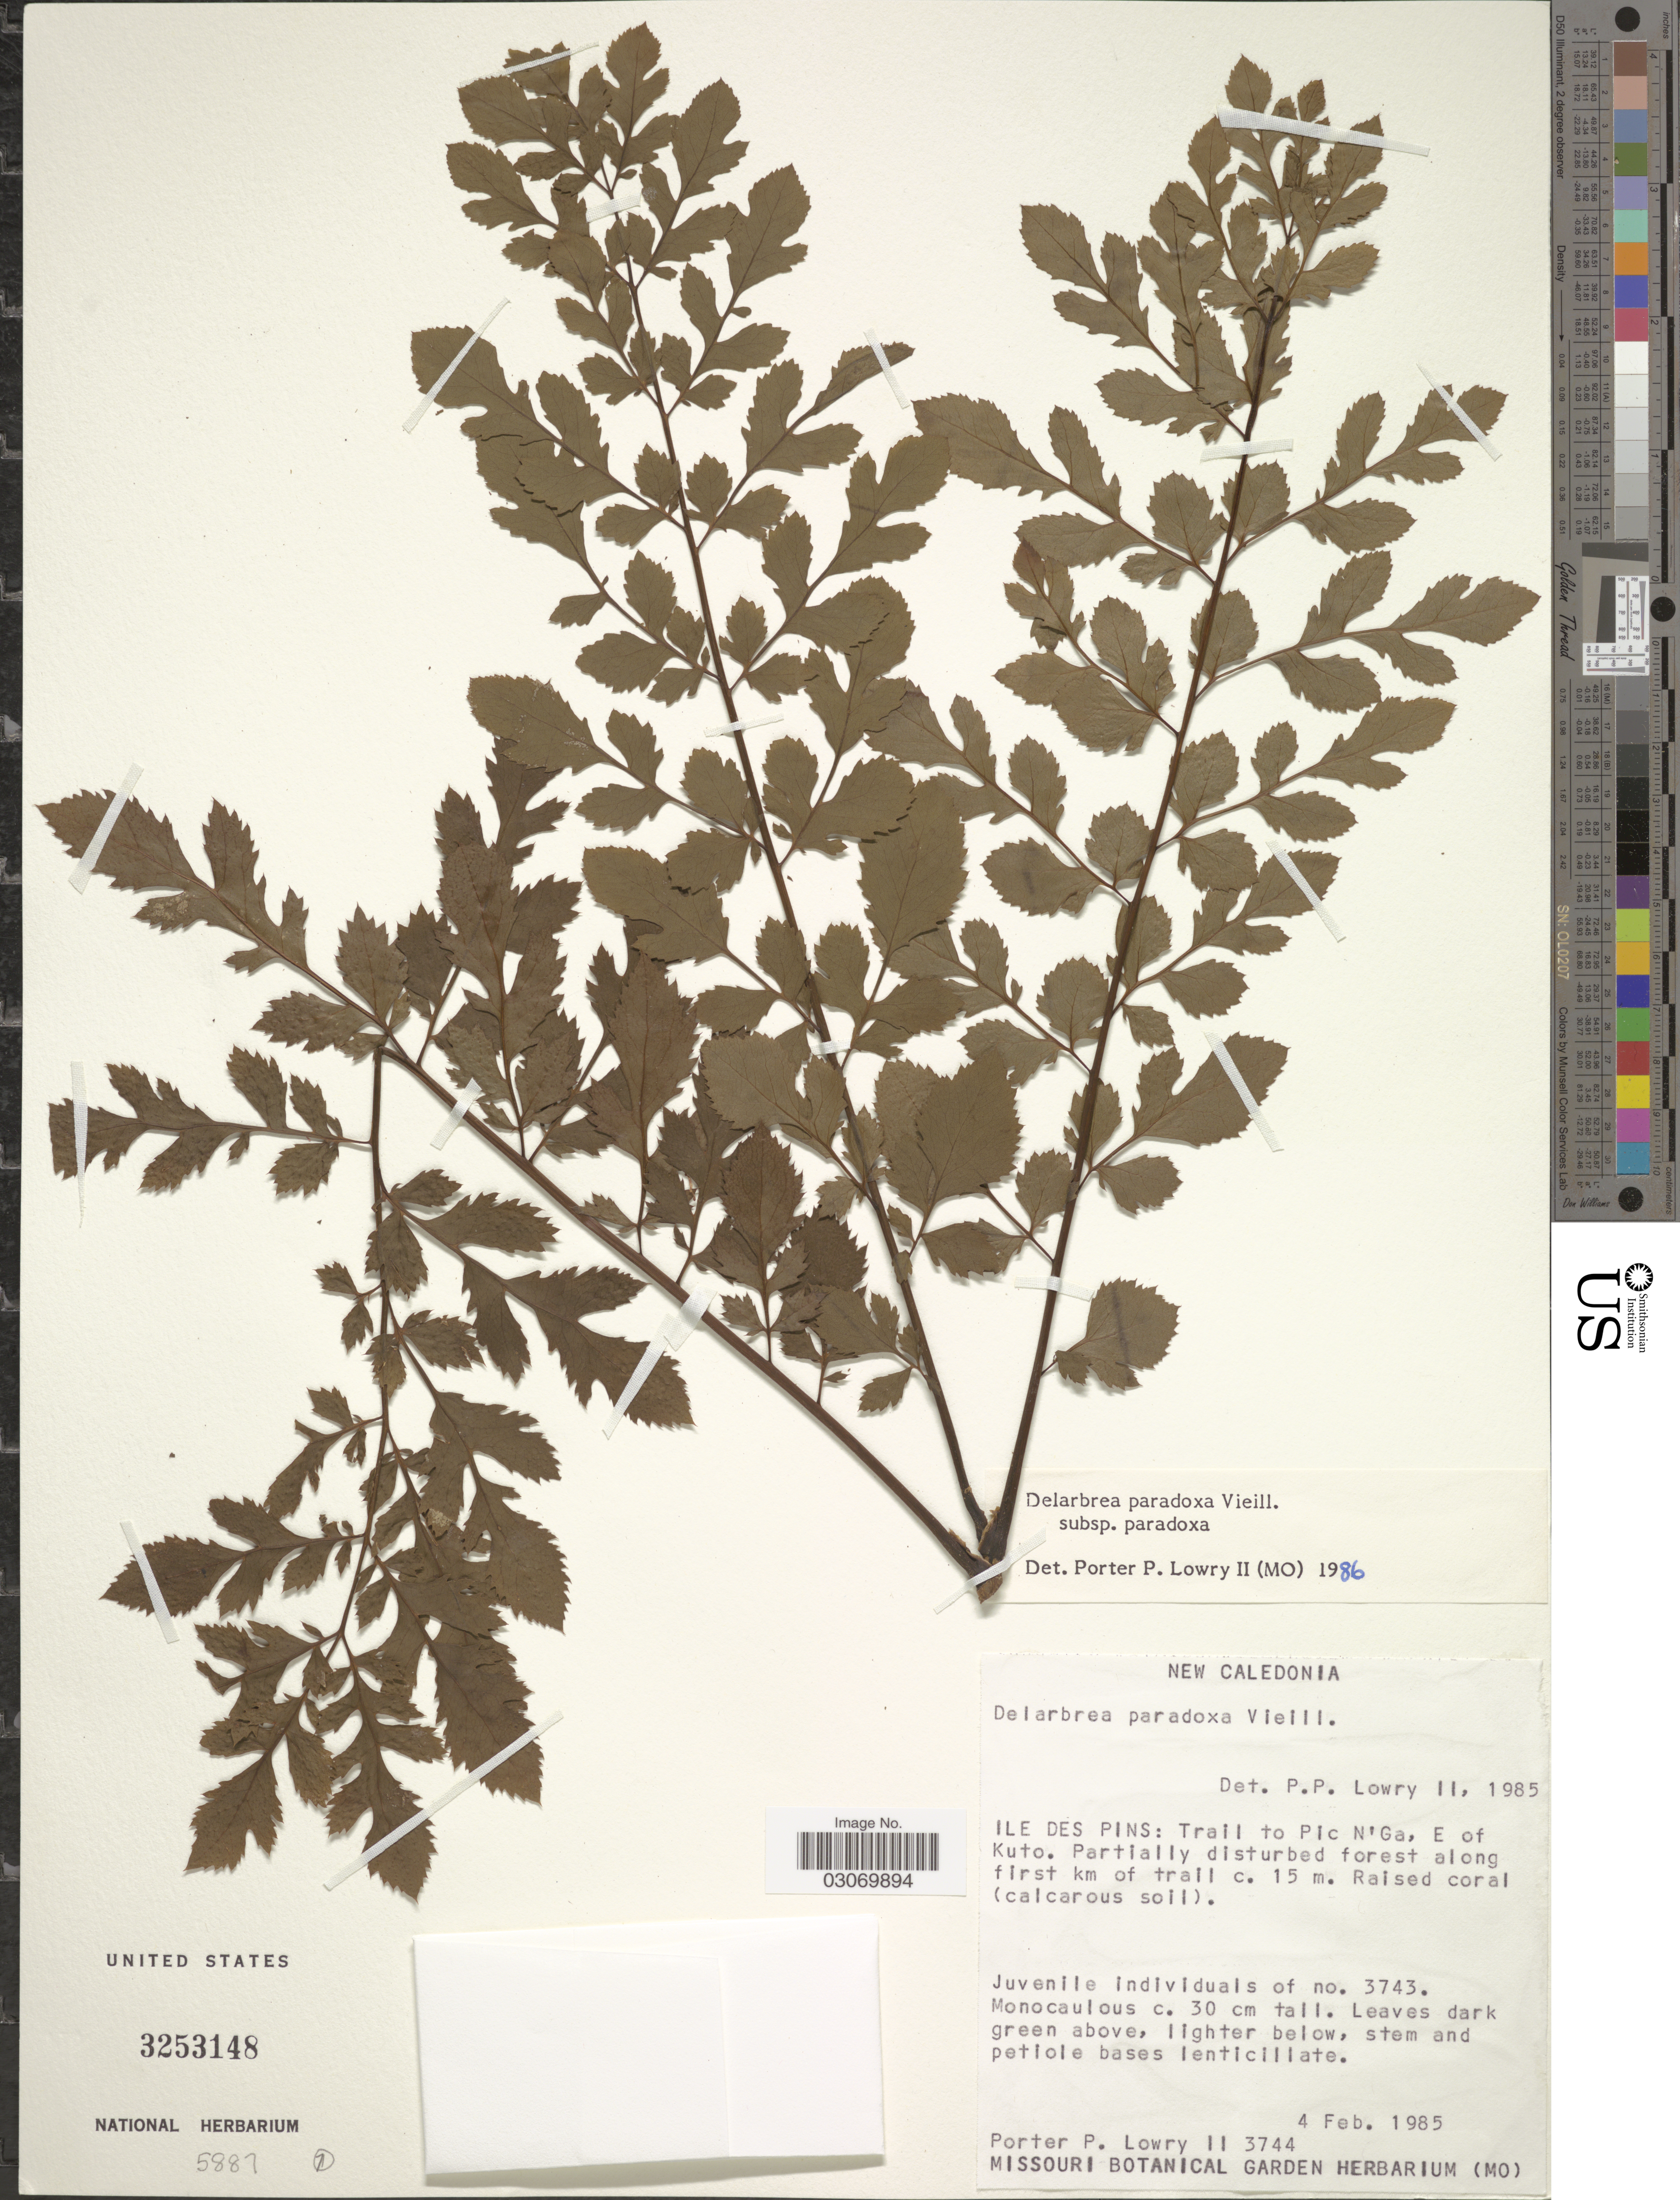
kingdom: Plantae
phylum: Tracheophyta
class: Magnoliopsida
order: Apiales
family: Myodocarpaceae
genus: Delarbrea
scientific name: Delarbrea paradoxa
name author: Vieill.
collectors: P. P. Lowry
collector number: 3744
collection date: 1985-02-04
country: New Caledonia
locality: Ile Des Pins: Trail to Pic N'Ga, E of Kuto, Partially disturbed forest along first km of trail c. 15 m.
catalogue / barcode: US 3253148